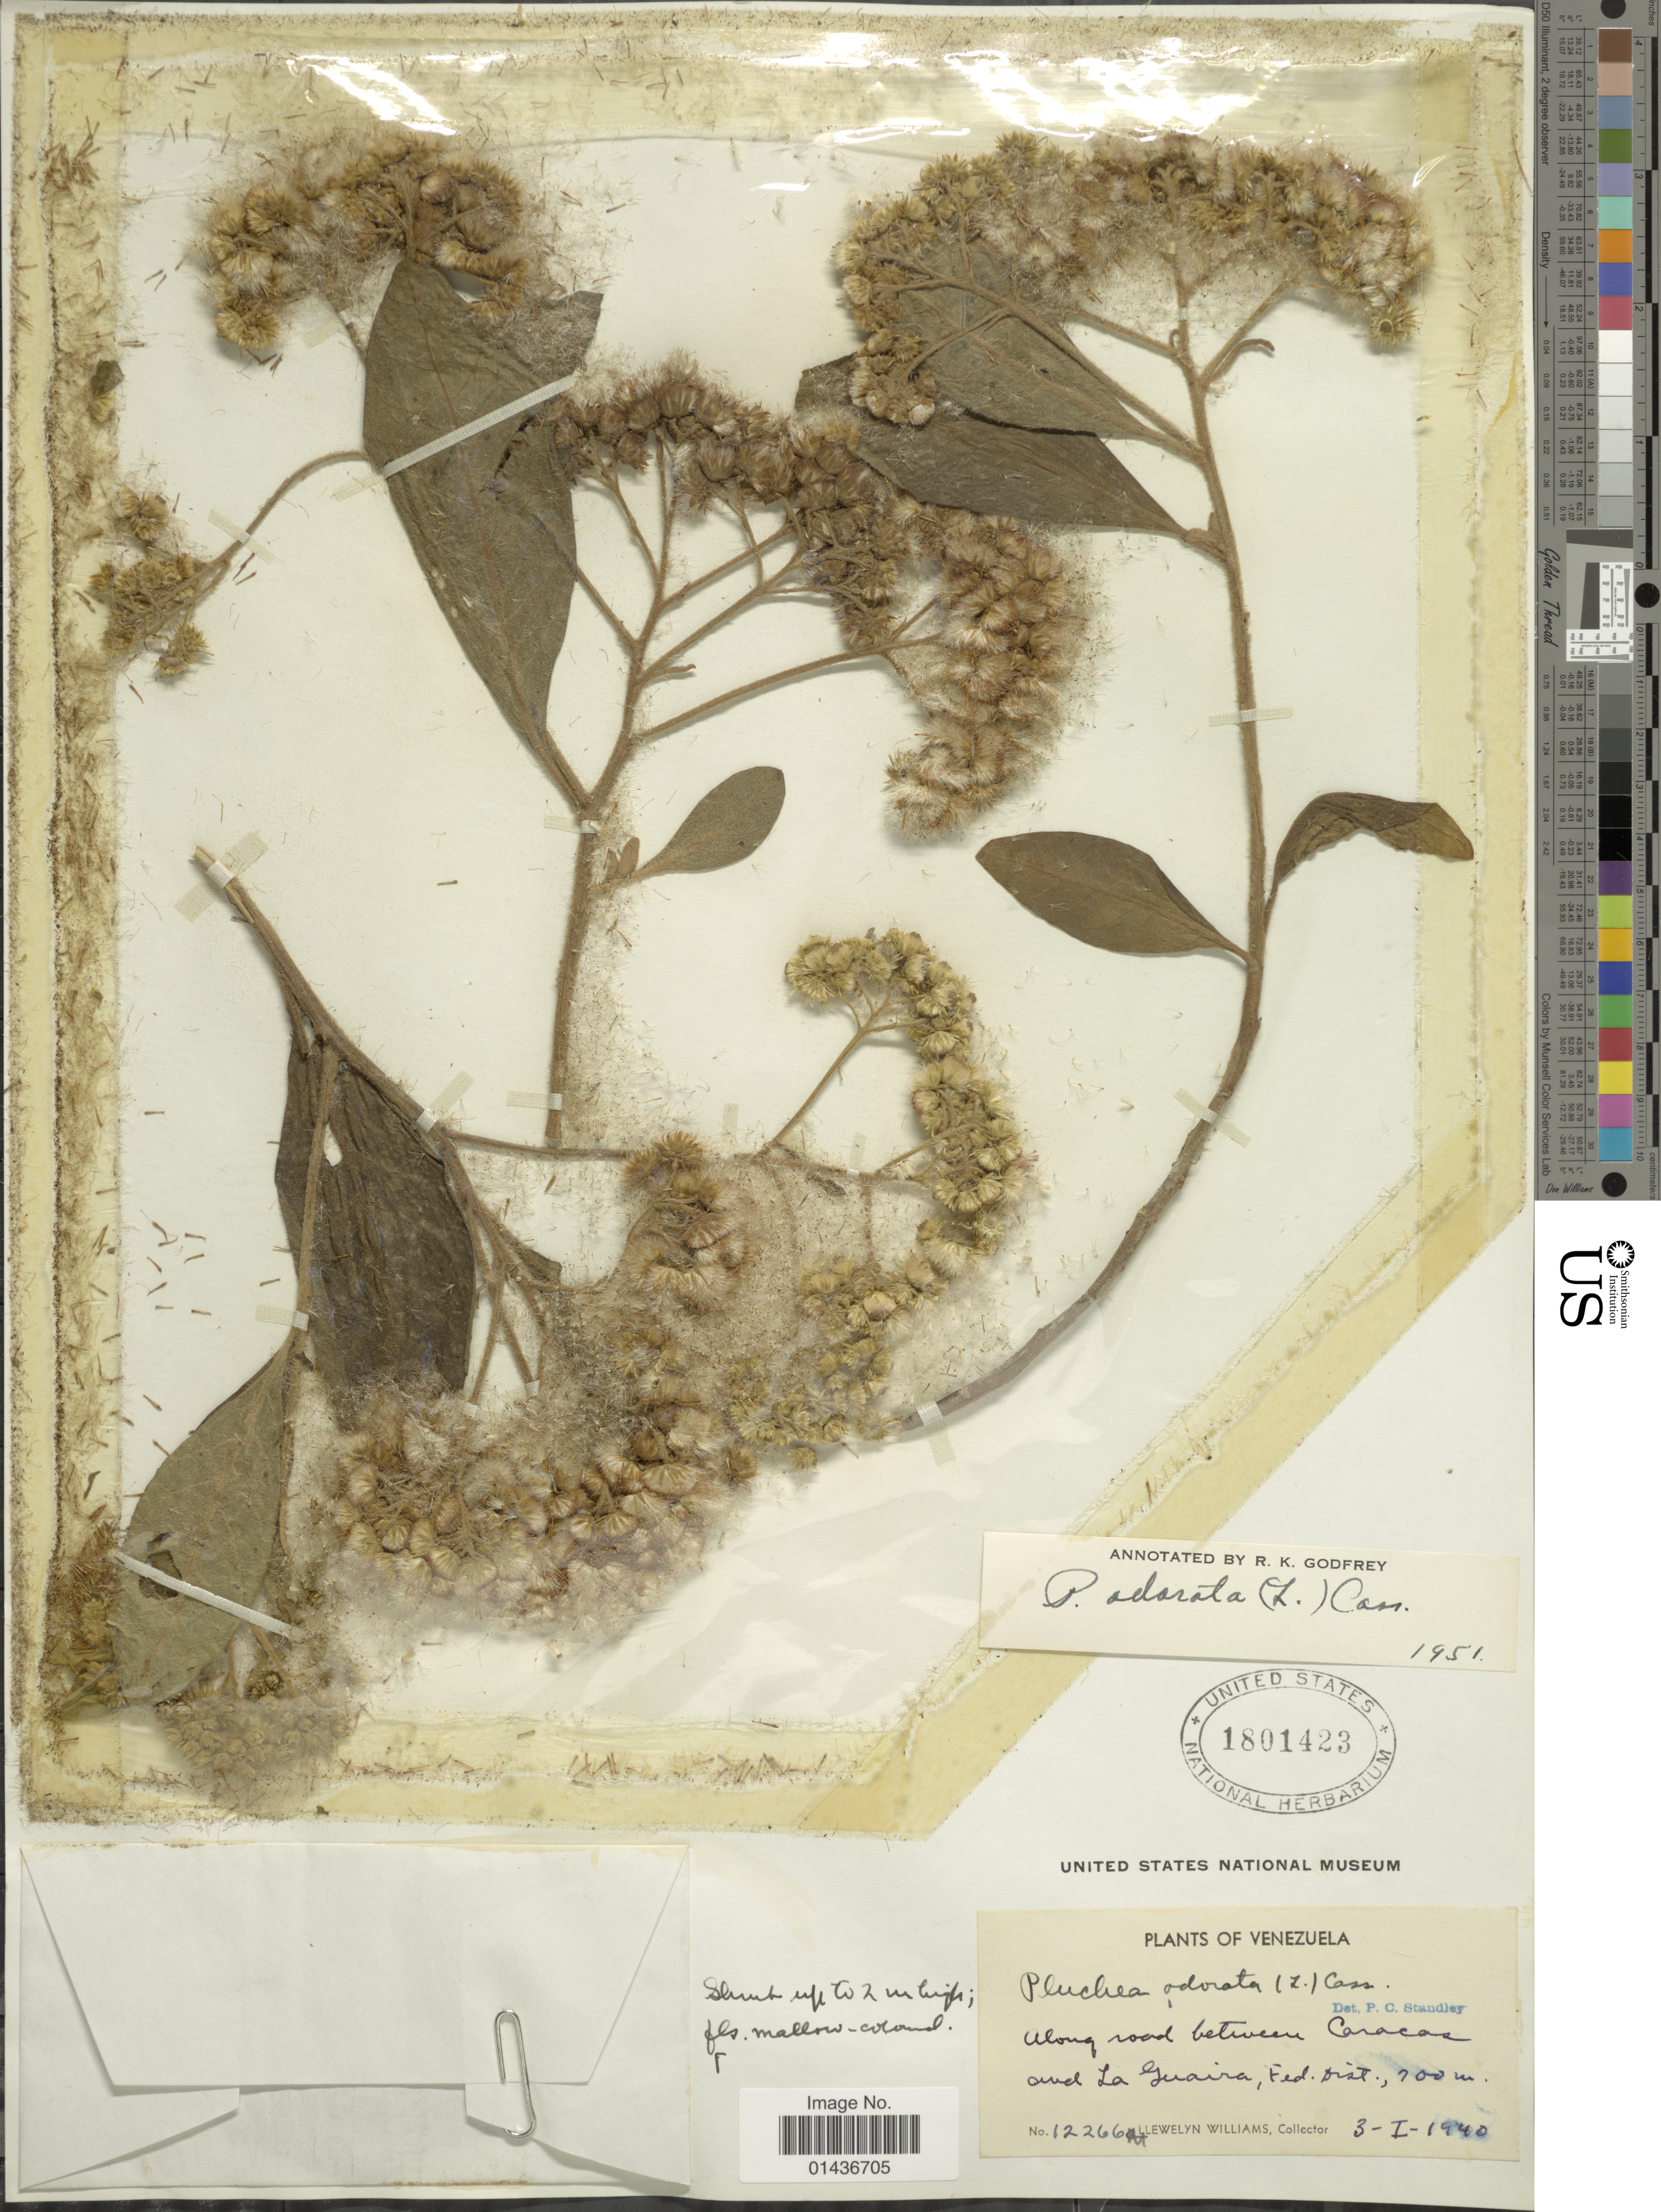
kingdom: Plantae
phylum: Tracheophyta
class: Magnoliopsida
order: Asterales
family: Asteraceae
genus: Pluchea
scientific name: Pluchea carolinensis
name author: (Jacq.) D. Don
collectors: Ll. Williams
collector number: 12266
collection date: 1940-01-03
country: Venezuela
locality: Along road between Caracas and La Guaira, Fed. Distr.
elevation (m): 700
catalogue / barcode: US 1801423